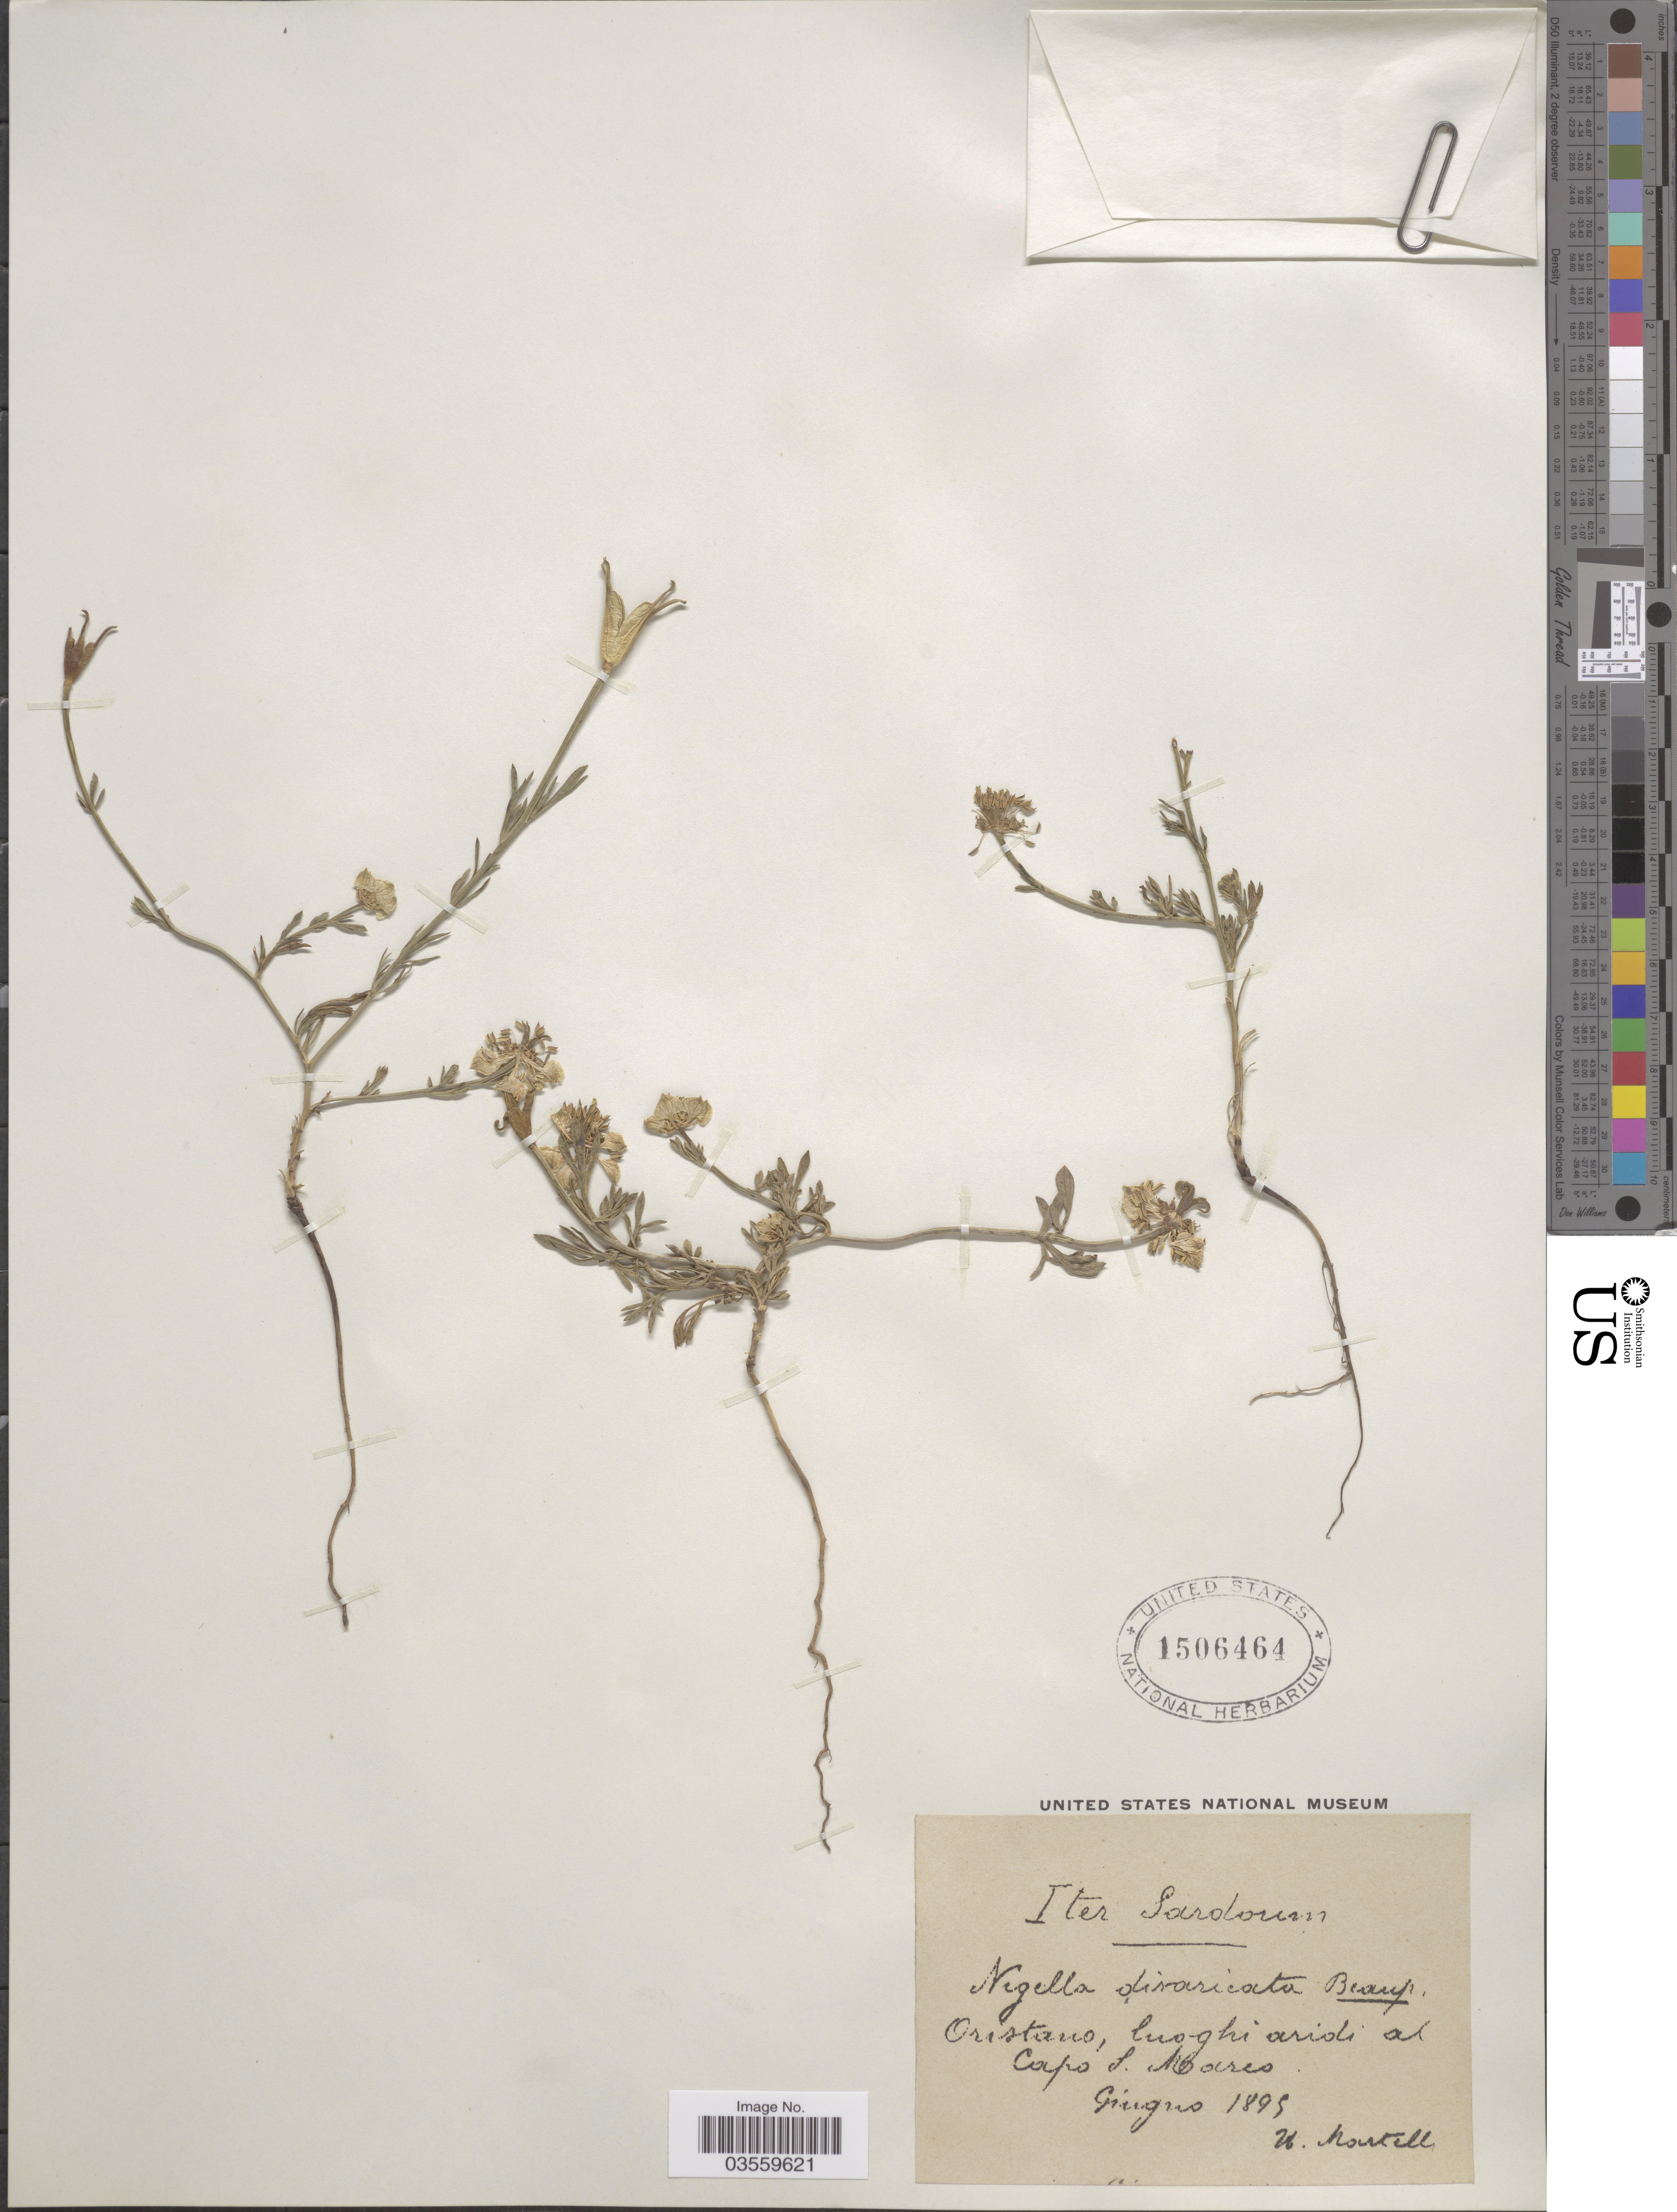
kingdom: Plantae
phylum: Tracheophyta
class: Magnoliopsida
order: Ranunculales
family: Ranunculaceae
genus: Nigella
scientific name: Nigella divaricata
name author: Beaupre ex DC.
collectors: U. Nortell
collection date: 1895-06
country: Italy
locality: Iter Sardoum. Oristano, luoghi [interpreted] aridi al Capo S. Marco.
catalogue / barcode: US 1506464